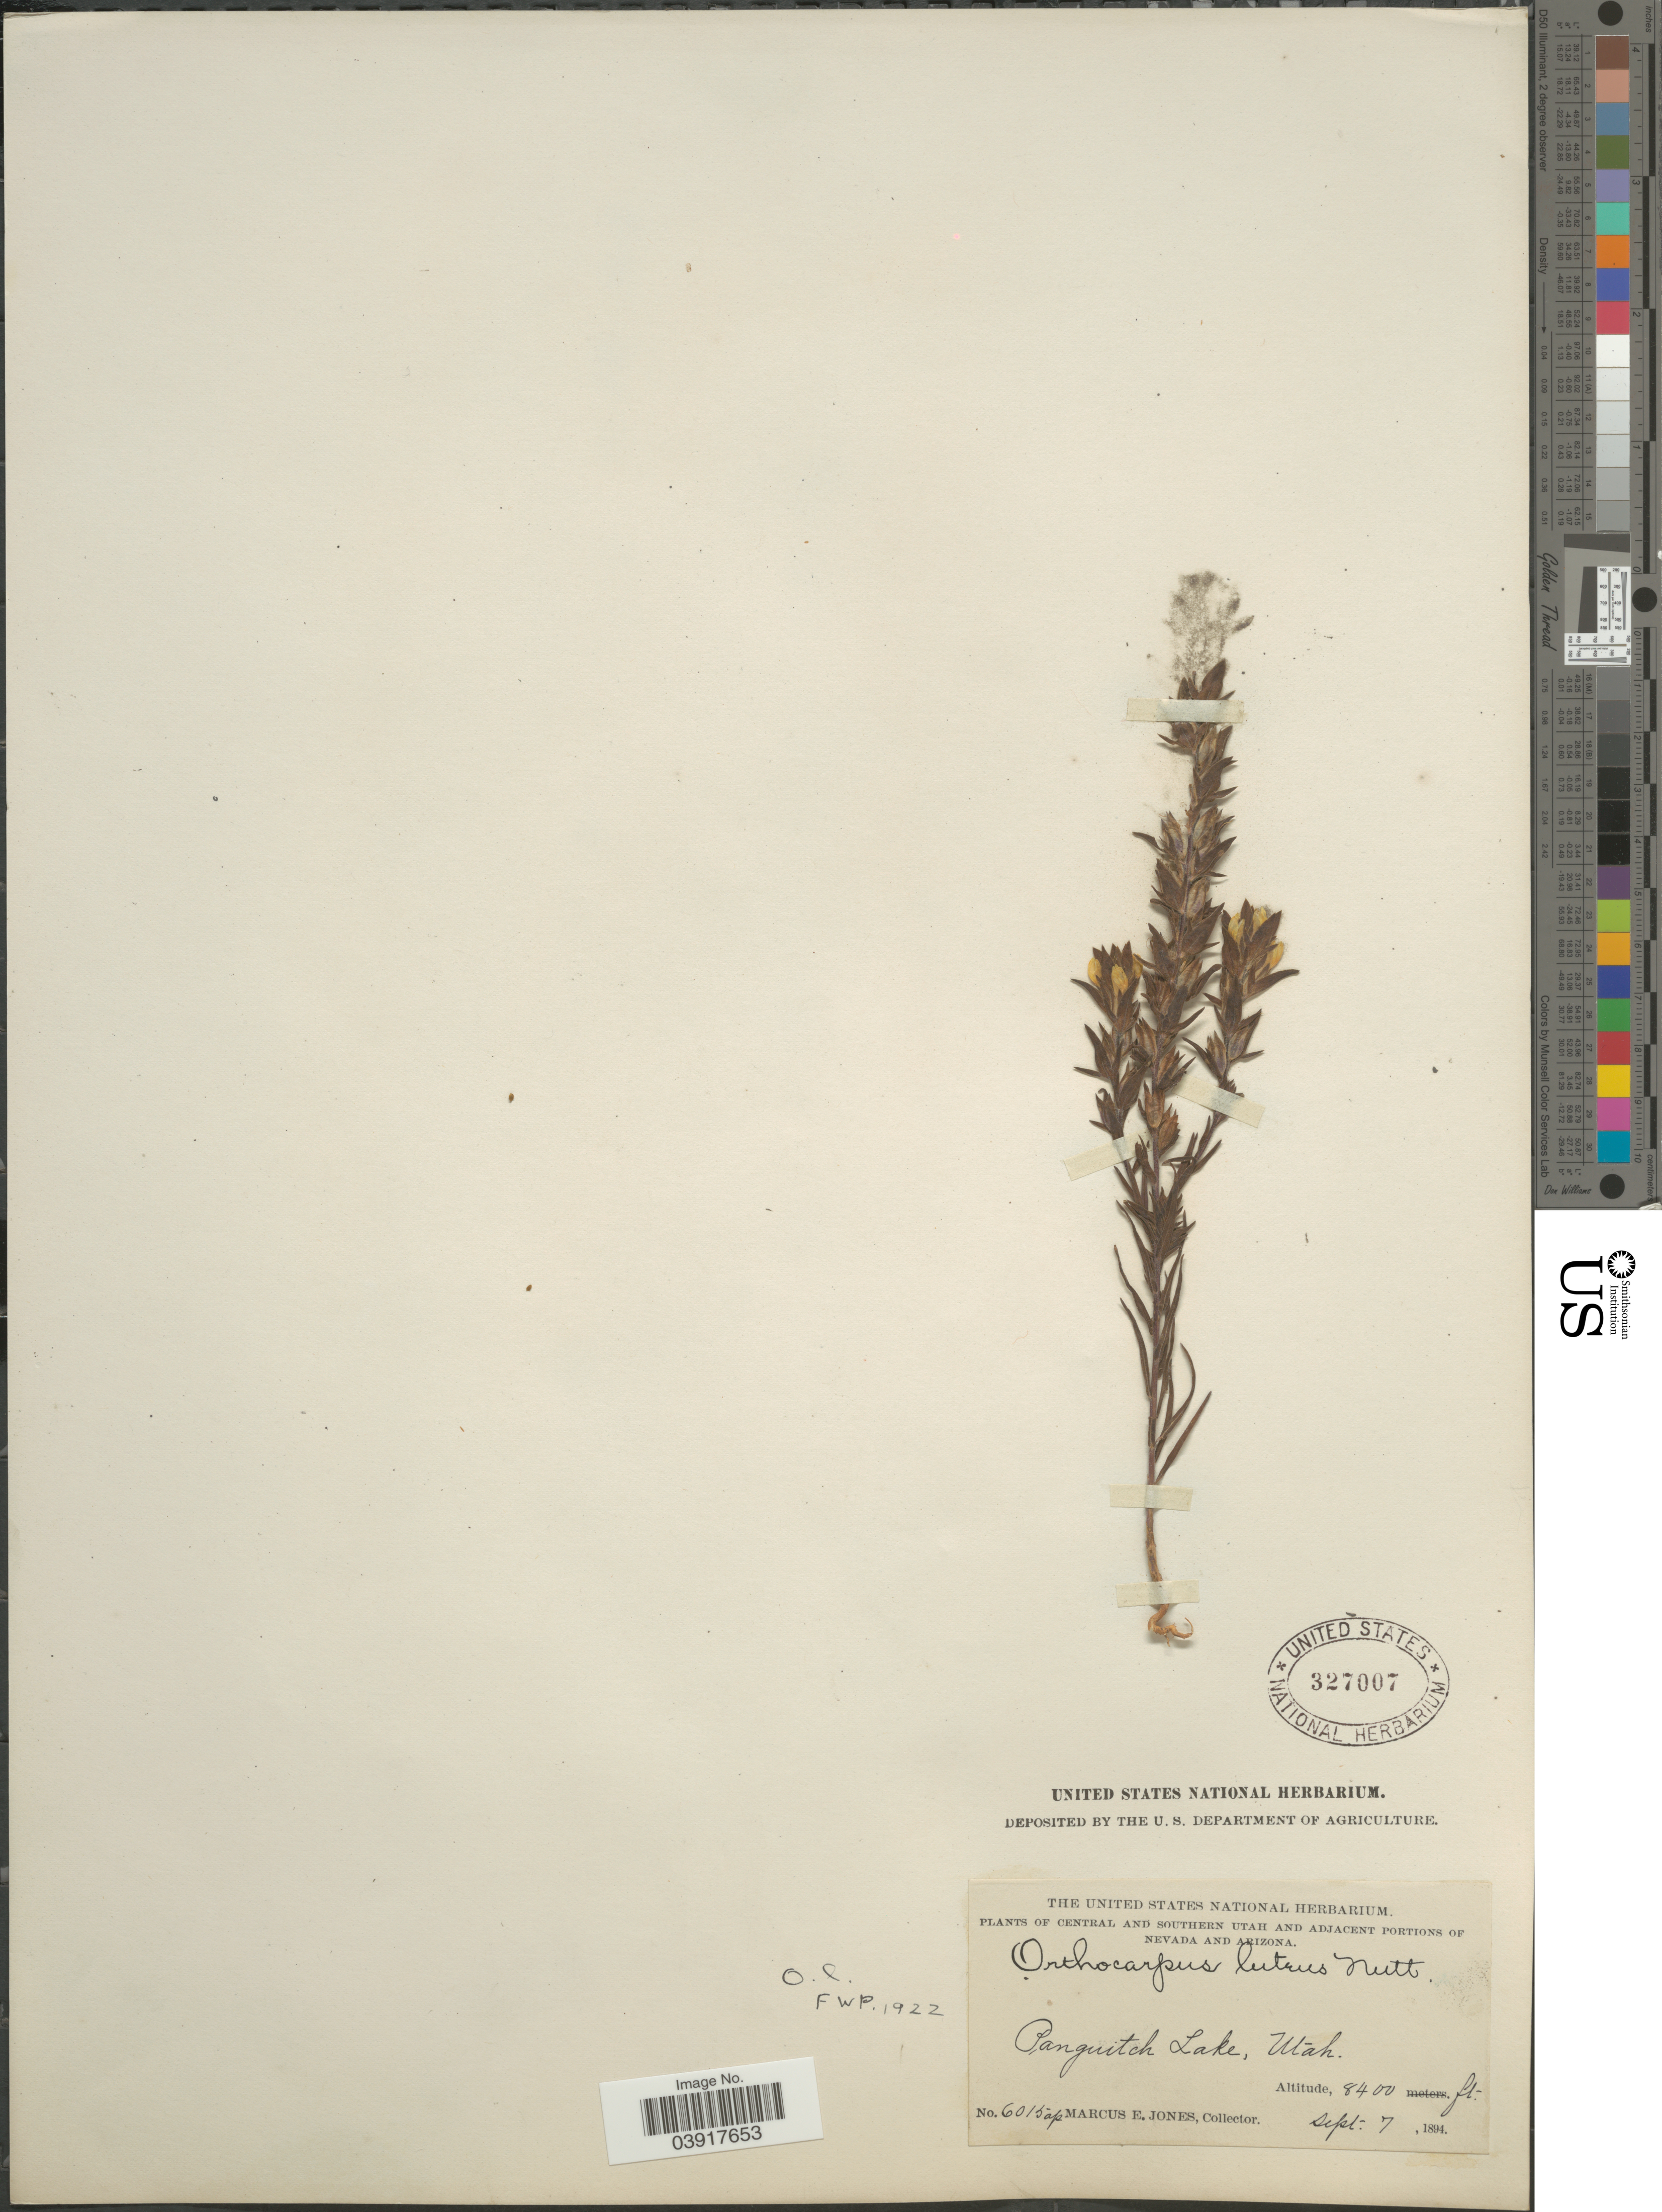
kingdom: Plantae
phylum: Tracheophyta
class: Magnoliopsida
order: Lamiales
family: Orobanchaceae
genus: Orthocarpus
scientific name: Orthocarpus luteus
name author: Nutt.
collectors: M. E. Jones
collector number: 6015ap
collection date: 1894-09-07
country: United States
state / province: Utah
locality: Central and Southern Utah. Panguitch Lake.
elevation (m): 2560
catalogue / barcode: US 327007